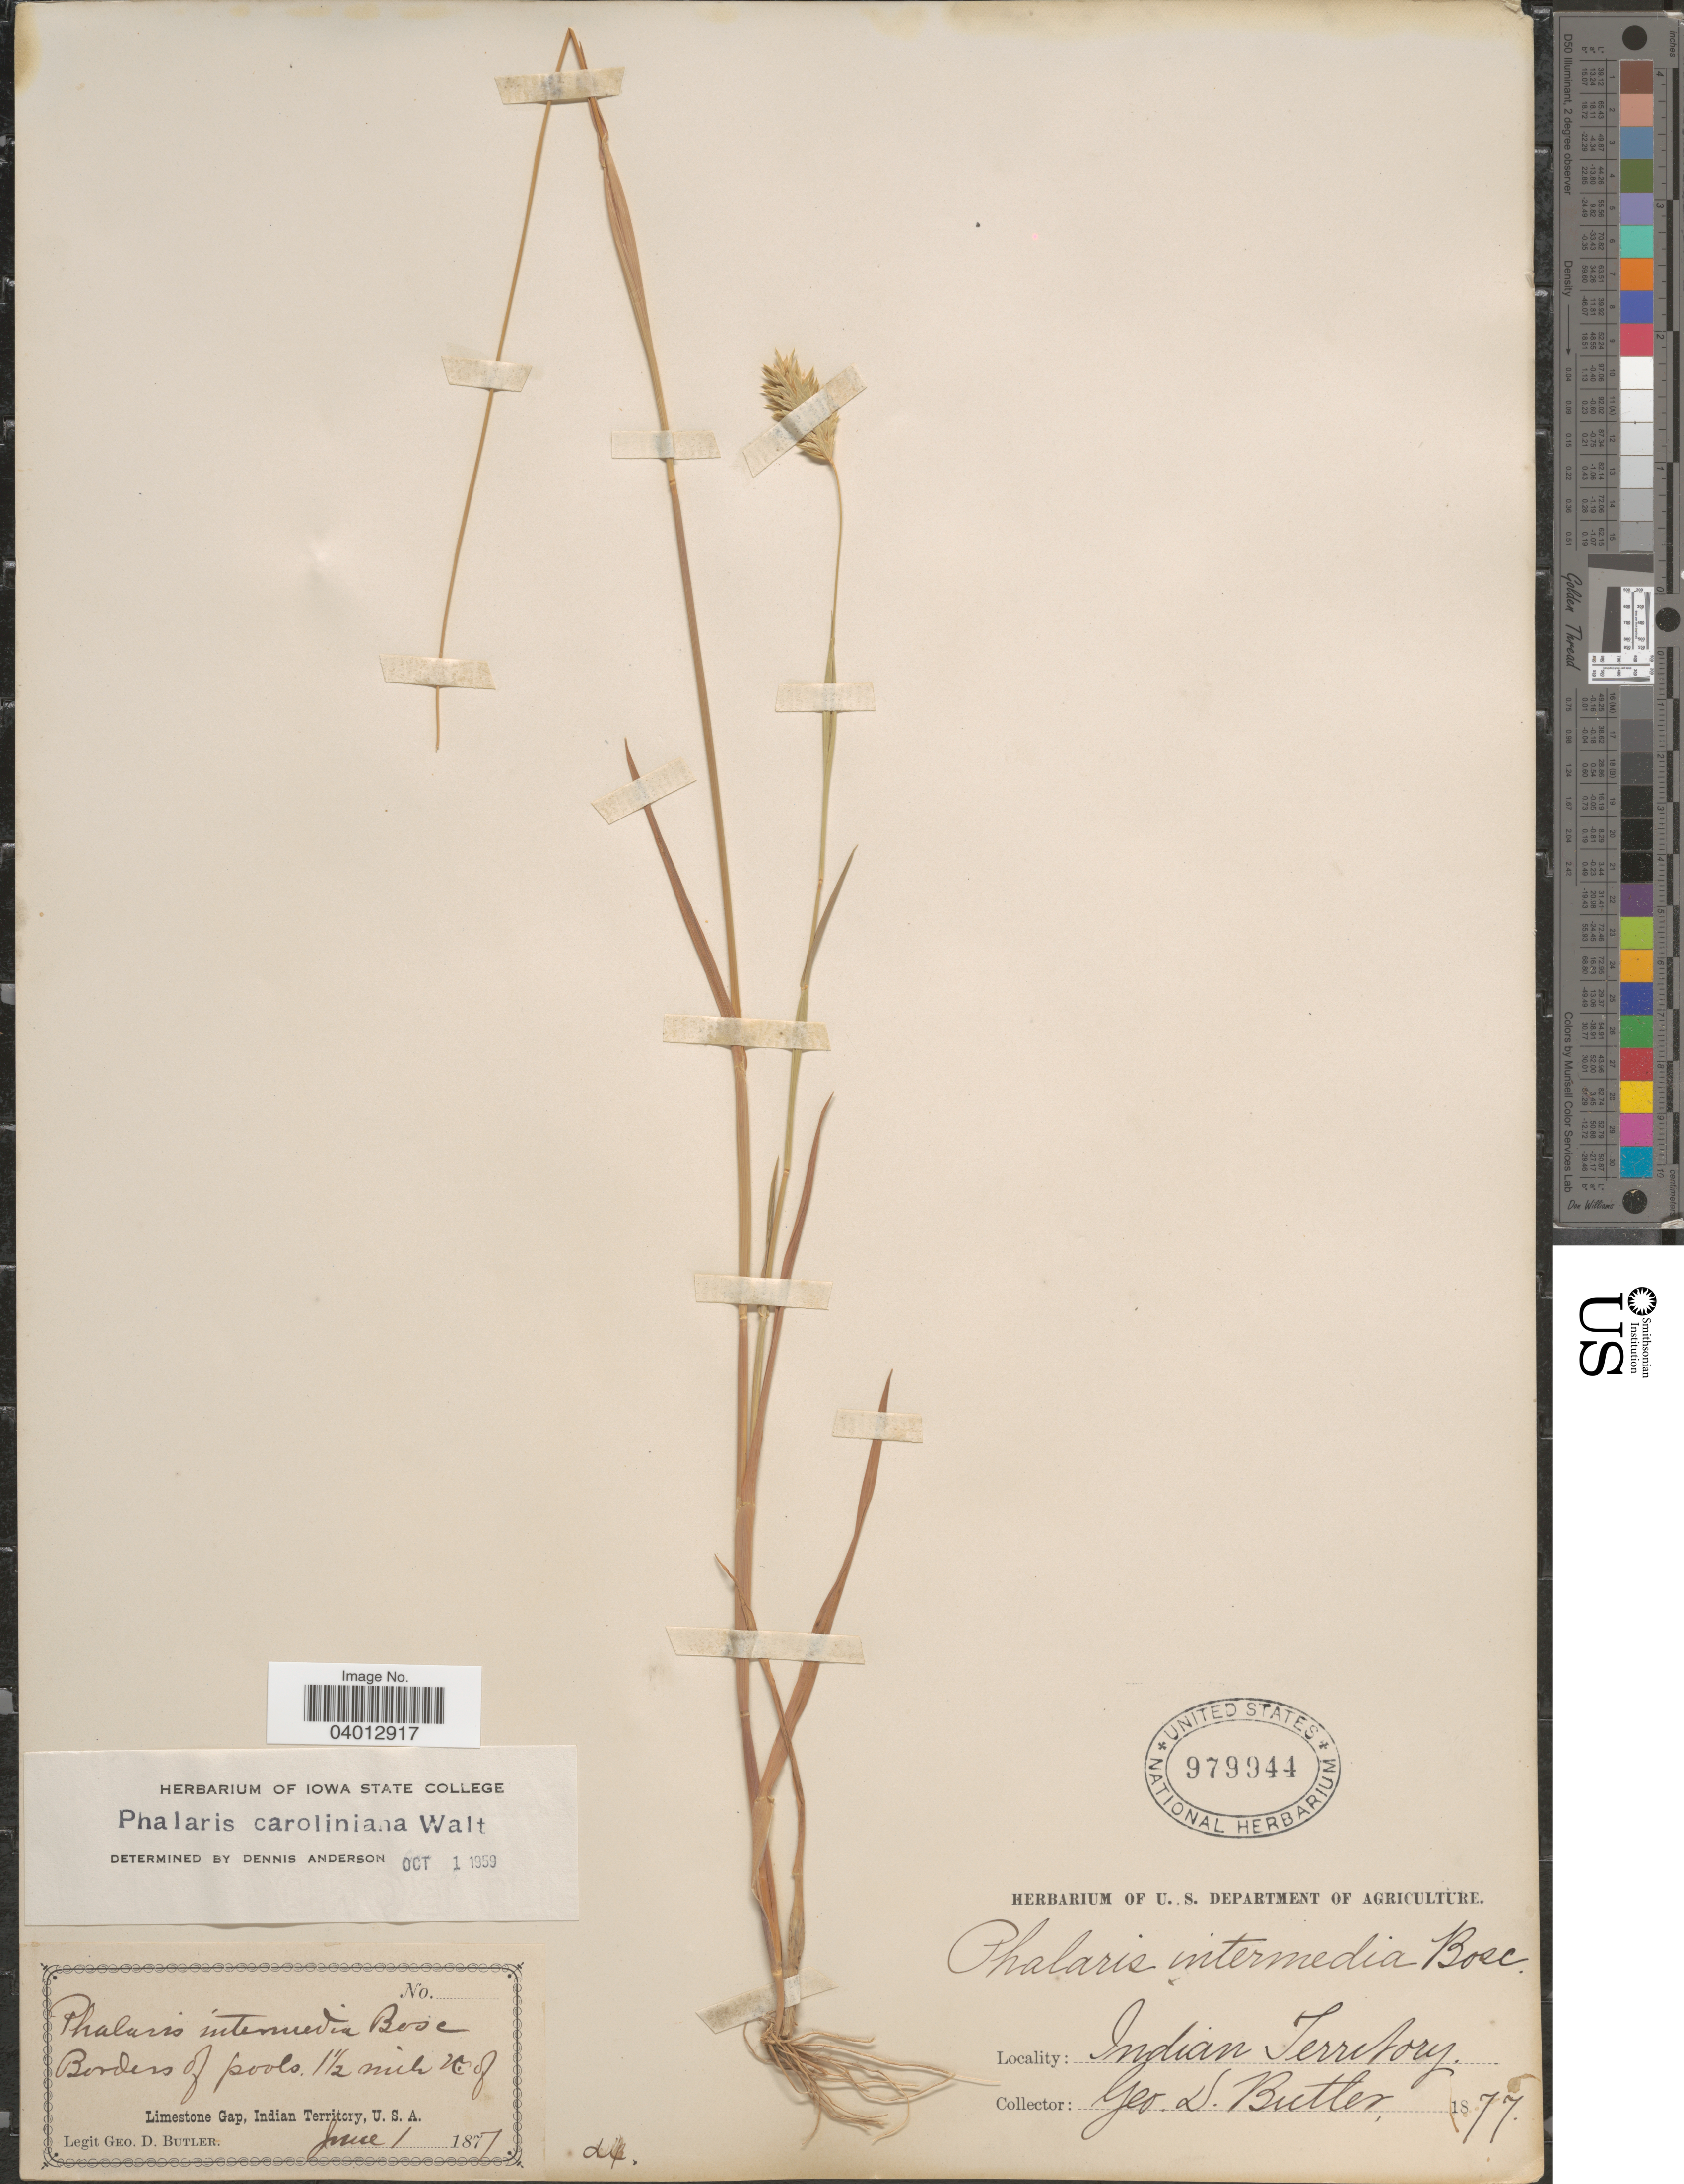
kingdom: Plantae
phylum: Tracheophyta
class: Liliopsida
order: Poales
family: Poaceae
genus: Phalaris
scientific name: Phalaris caroliniana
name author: Walter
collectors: G. D. Butler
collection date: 1877-06-01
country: United States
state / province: Oklahoma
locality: Borders of pools 1½ mile N. of Limestone Gap, Indian Territory.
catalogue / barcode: US 979944